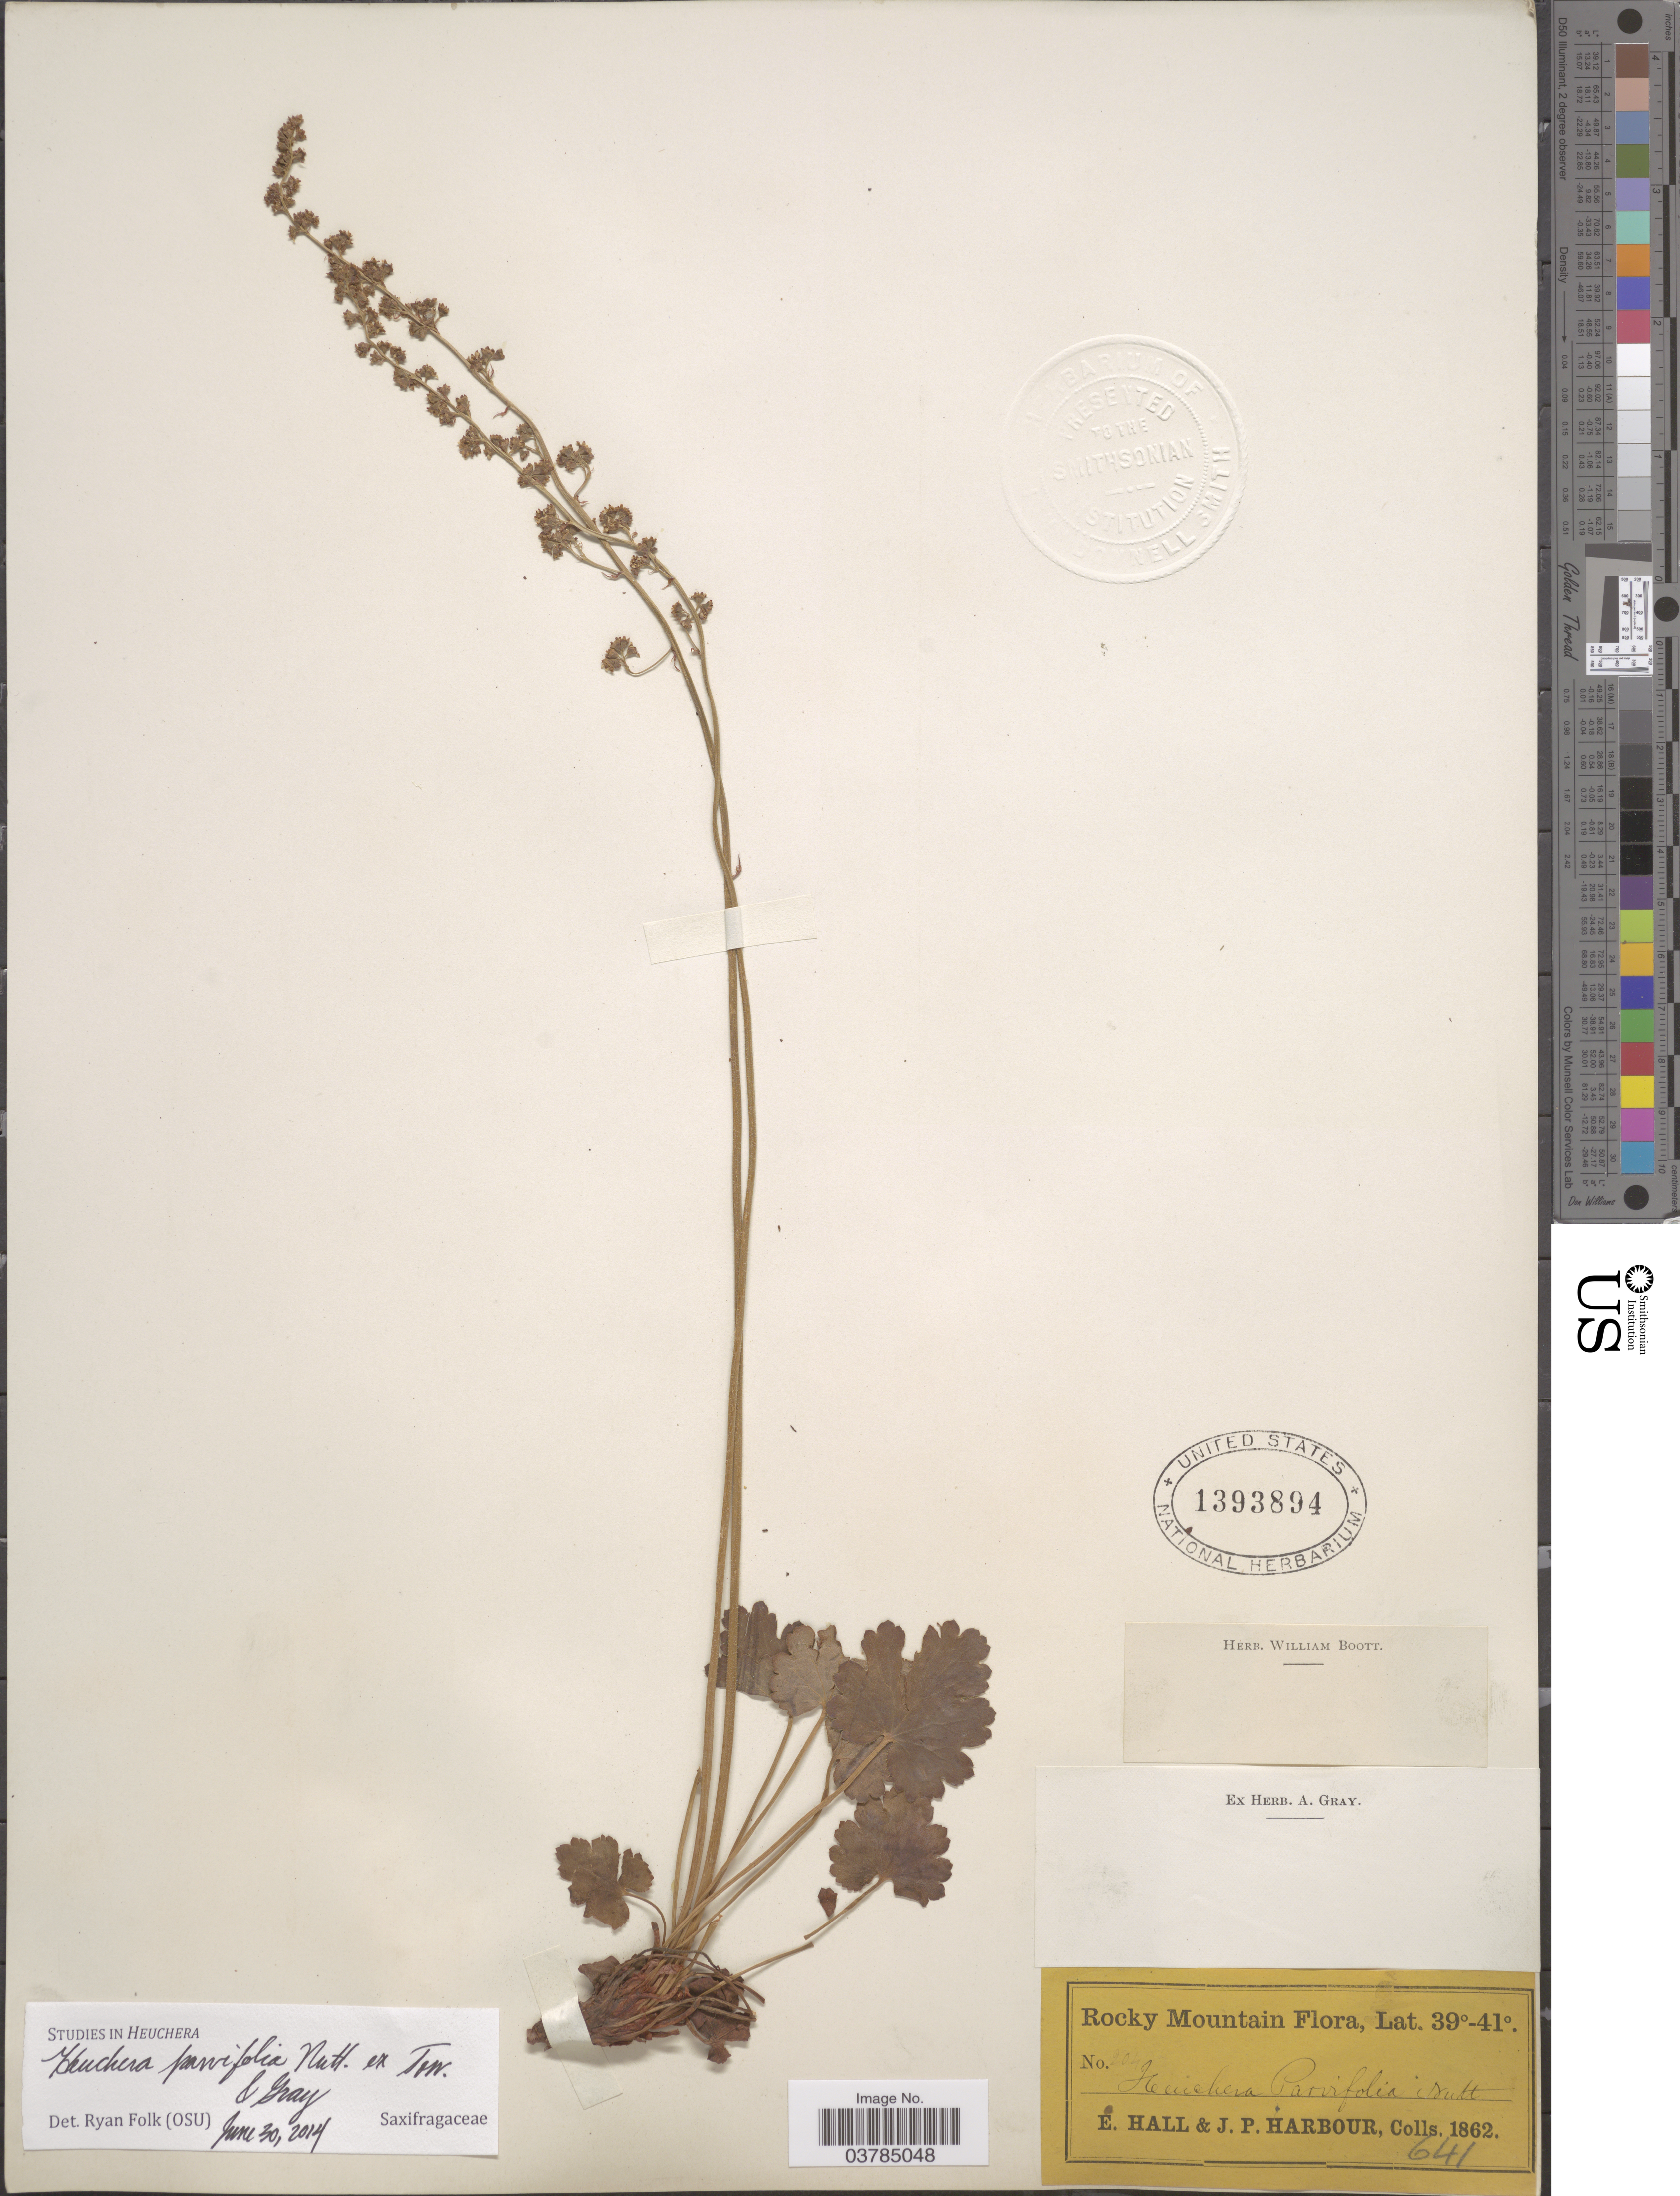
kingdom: Plantae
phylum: Tracheophyta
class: Magnoliopsida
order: Saxifragales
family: Saxifragaceae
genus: Heuchera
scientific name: Heuchera parvifolia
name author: Nutt.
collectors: E. Hall & J. Harbour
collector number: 204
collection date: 1862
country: United States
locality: Rocky Mountain.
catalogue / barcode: US 1393894